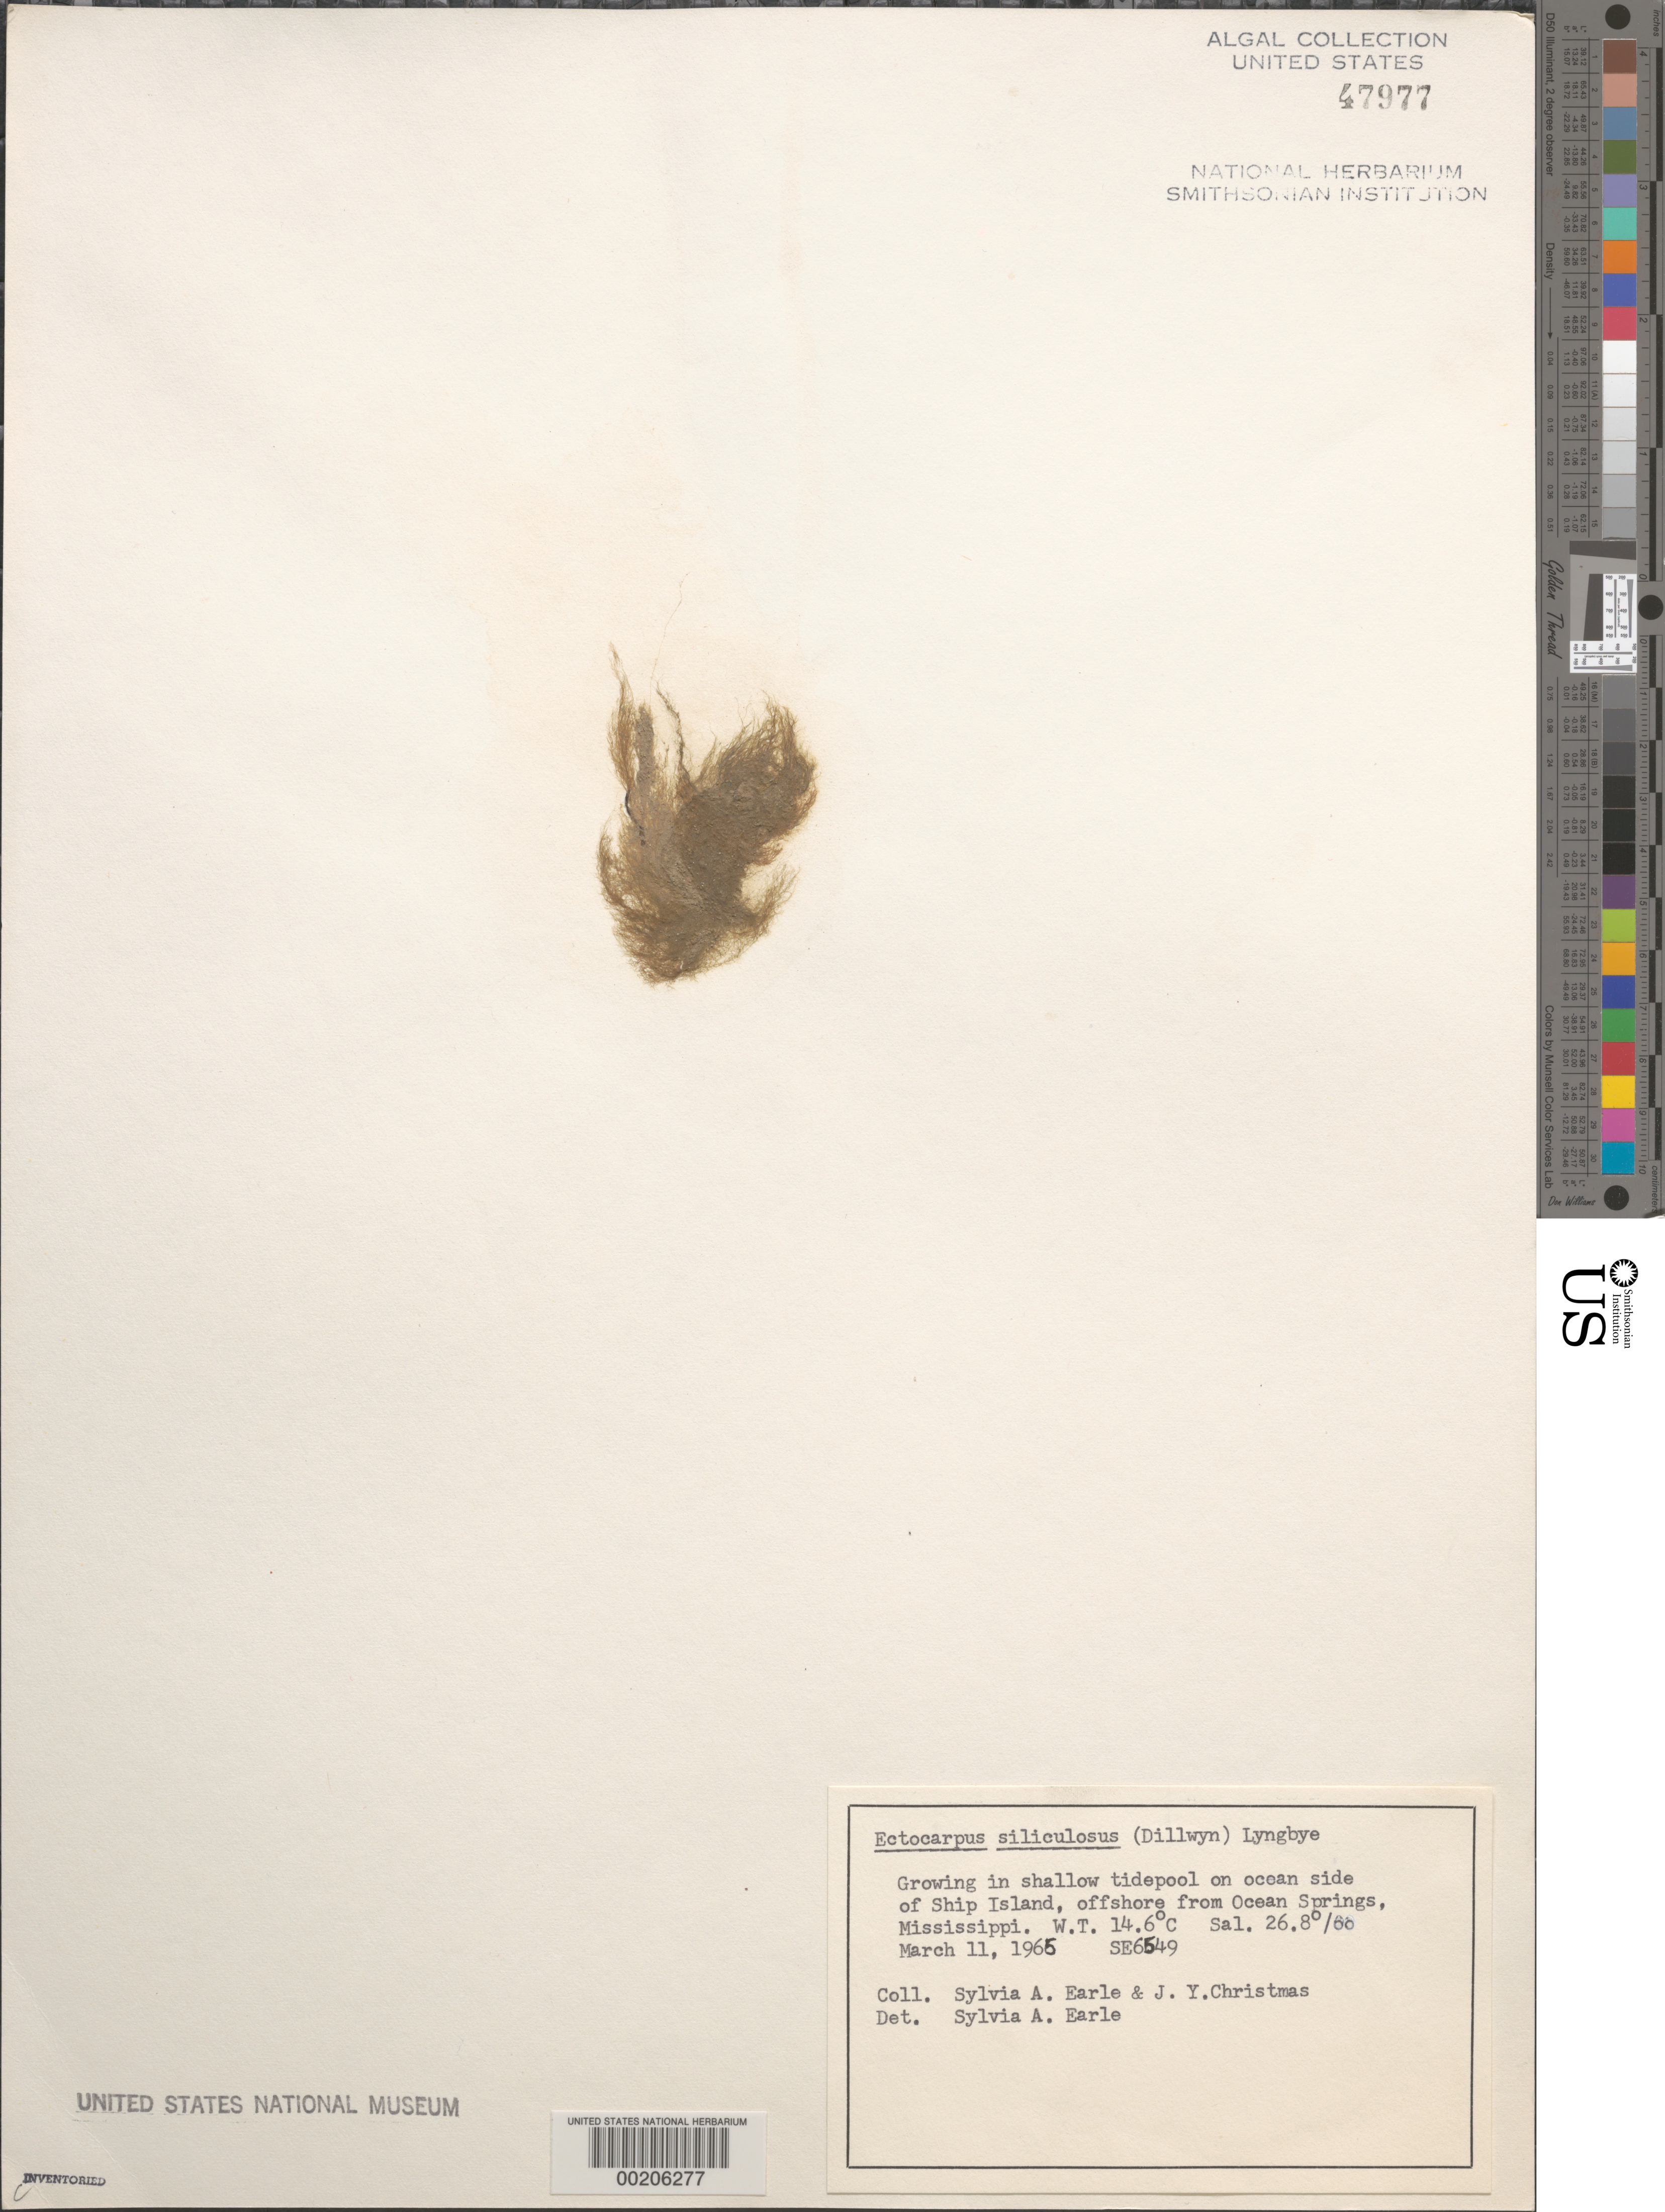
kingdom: Chromista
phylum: Ochrophyta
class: Phaeophyceae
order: Ectocarpales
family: Ectocarpaceae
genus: Ectocarpus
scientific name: Ectocarpus siliculosus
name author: (Dillwyn) Lyngbye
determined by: Earle, S. A.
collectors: S. A. Earle & J. Christmas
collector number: Se 6549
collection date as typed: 11 Mar 1965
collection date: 1965-03-11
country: United States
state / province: Mississippi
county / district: Harrison County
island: Ship Island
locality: Near Ocean Springs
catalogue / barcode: US 47977